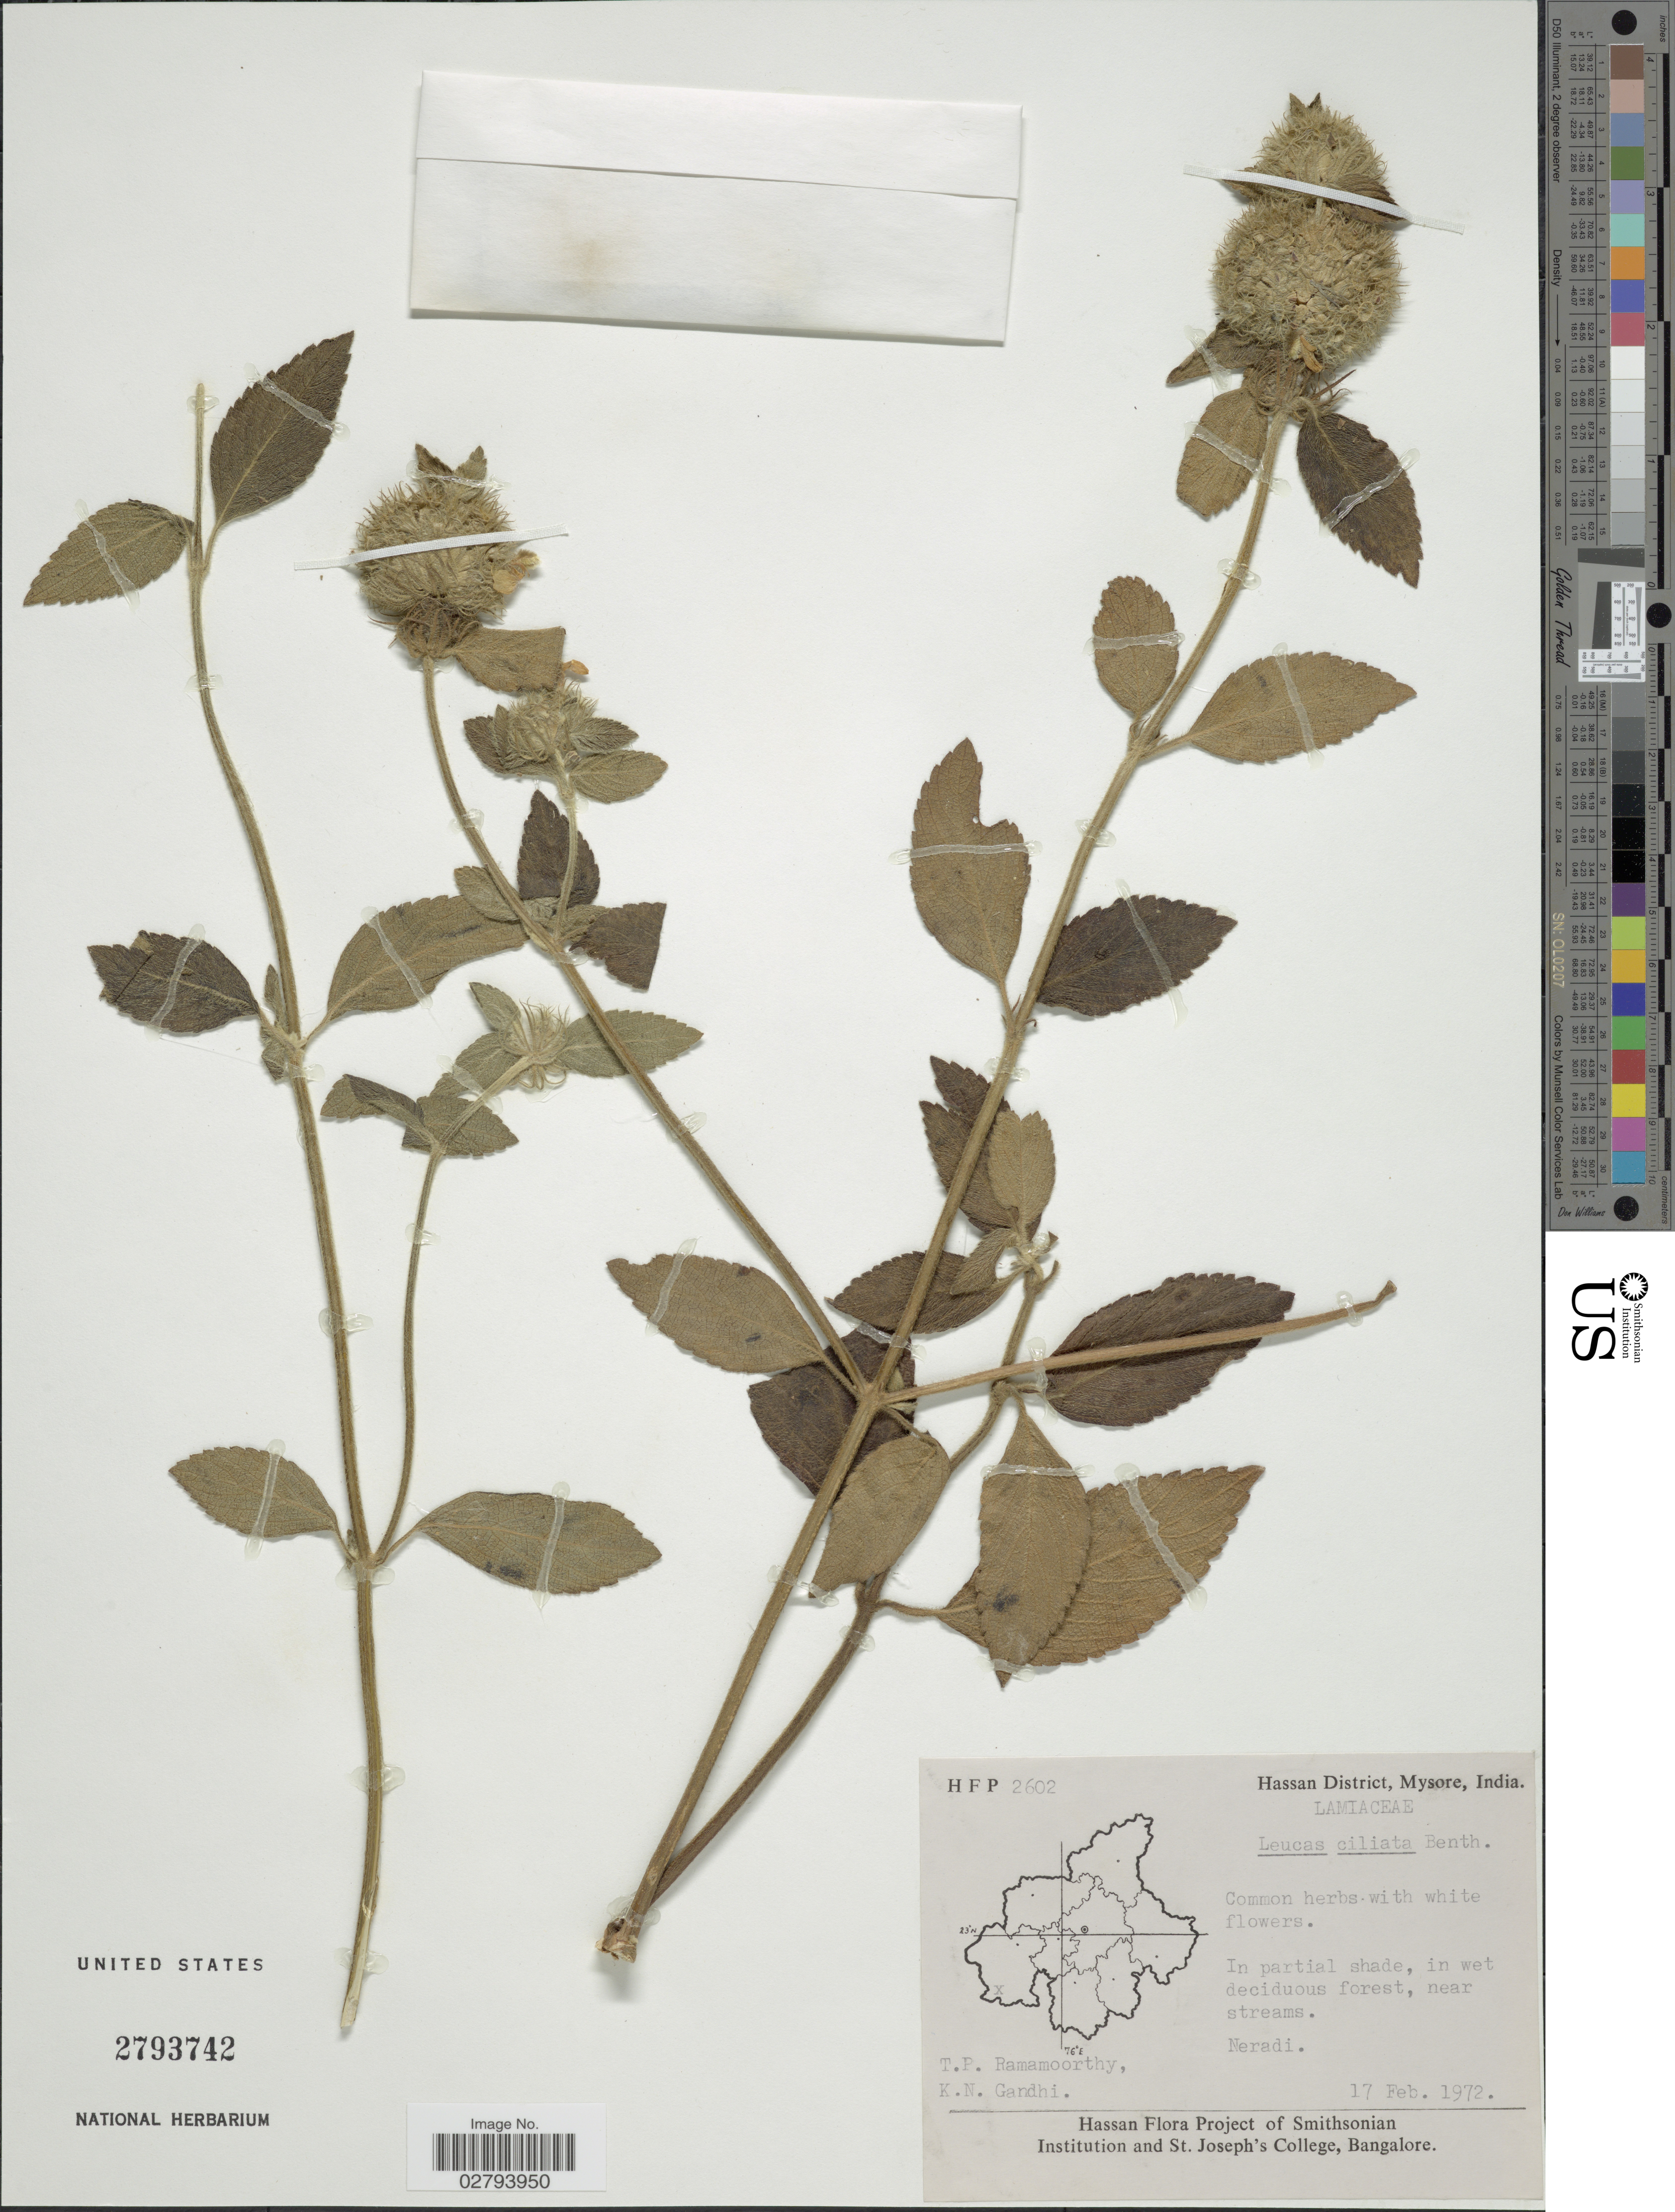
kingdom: Plantae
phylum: Tracheophyta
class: Magnoliopsida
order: Lamiales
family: Lamiaceae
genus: Leucas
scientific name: Leucas ciliata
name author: Benth.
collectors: T. P. Ramamoorthy & K. N. Gandhi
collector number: HFP 2602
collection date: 1972-02-17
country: India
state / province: Karnataka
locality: Hassan District, Mysore, Neradi.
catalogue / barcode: US 2793742